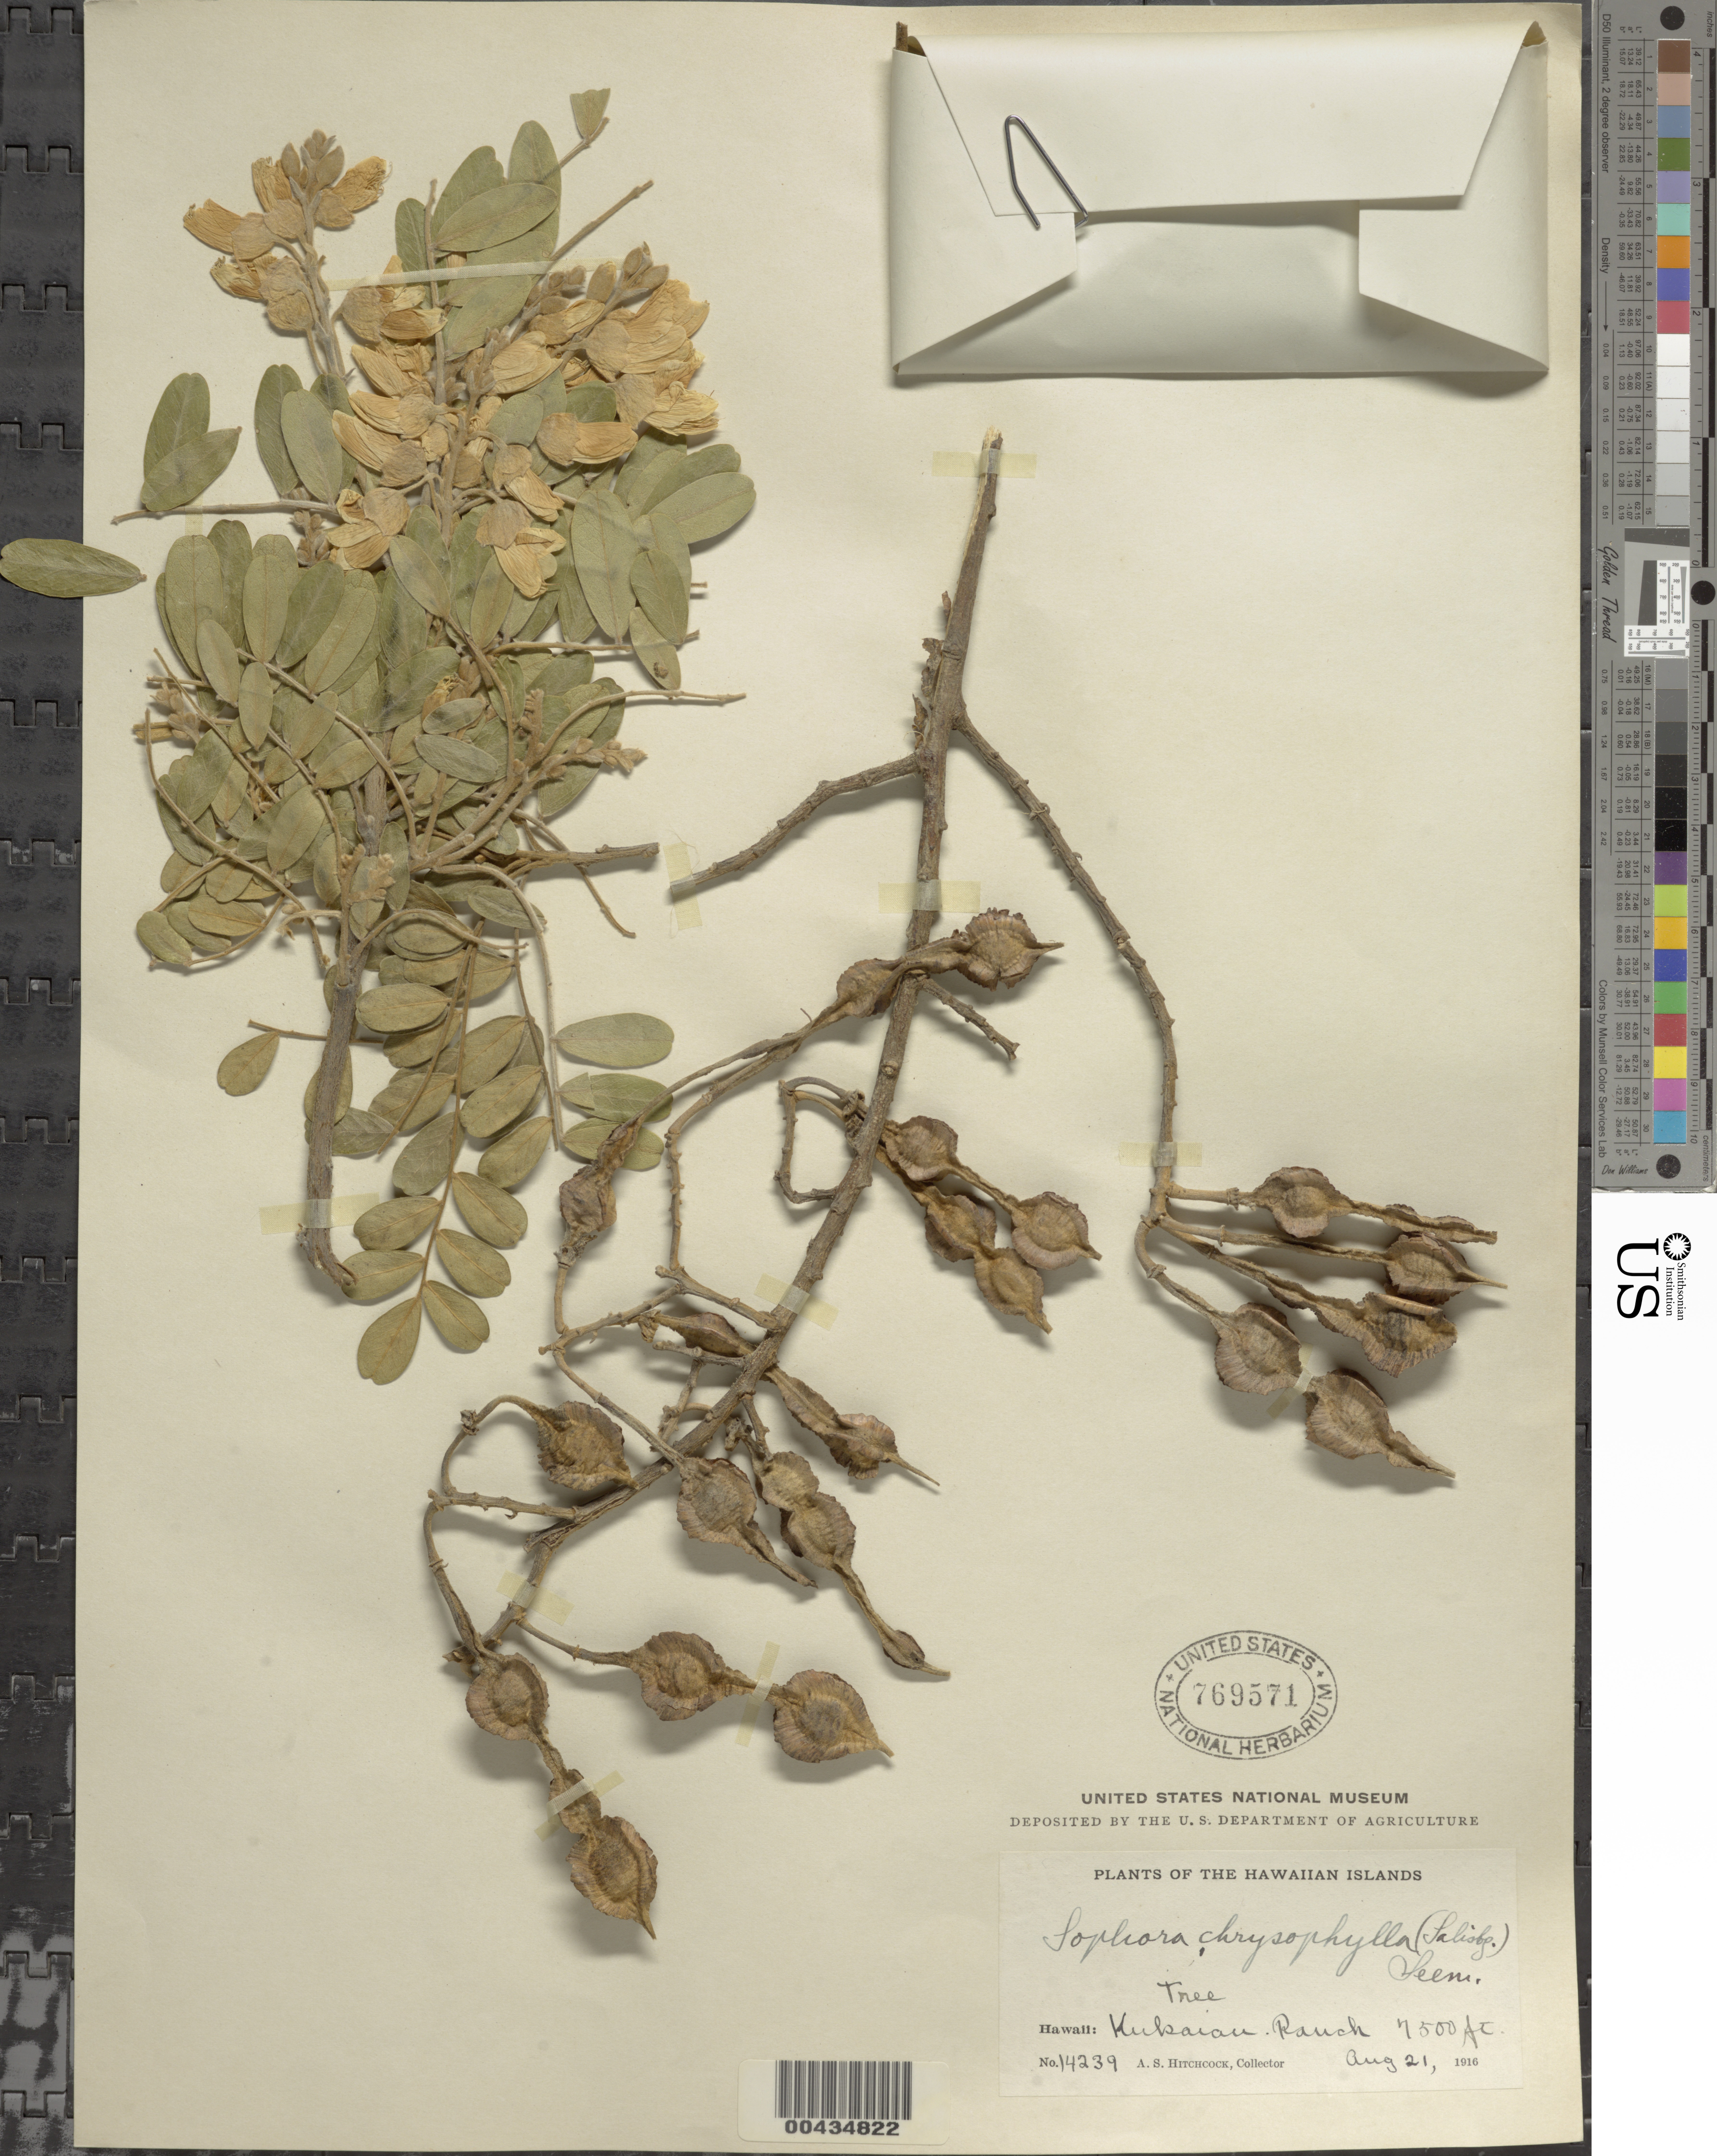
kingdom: Plantae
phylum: Tracheophyta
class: Magnoliopsida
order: Fabales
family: Fabaceae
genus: Sophora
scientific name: Sophora chrysophylla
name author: (Salisb.) Seem.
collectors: A. S. Hitchcock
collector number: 14239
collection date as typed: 21 Aug 1916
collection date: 1916-08-21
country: United States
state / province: Hawaii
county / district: Hawaii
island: Hawaii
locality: Kukaiau Ranch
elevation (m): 2286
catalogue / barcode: US 769571